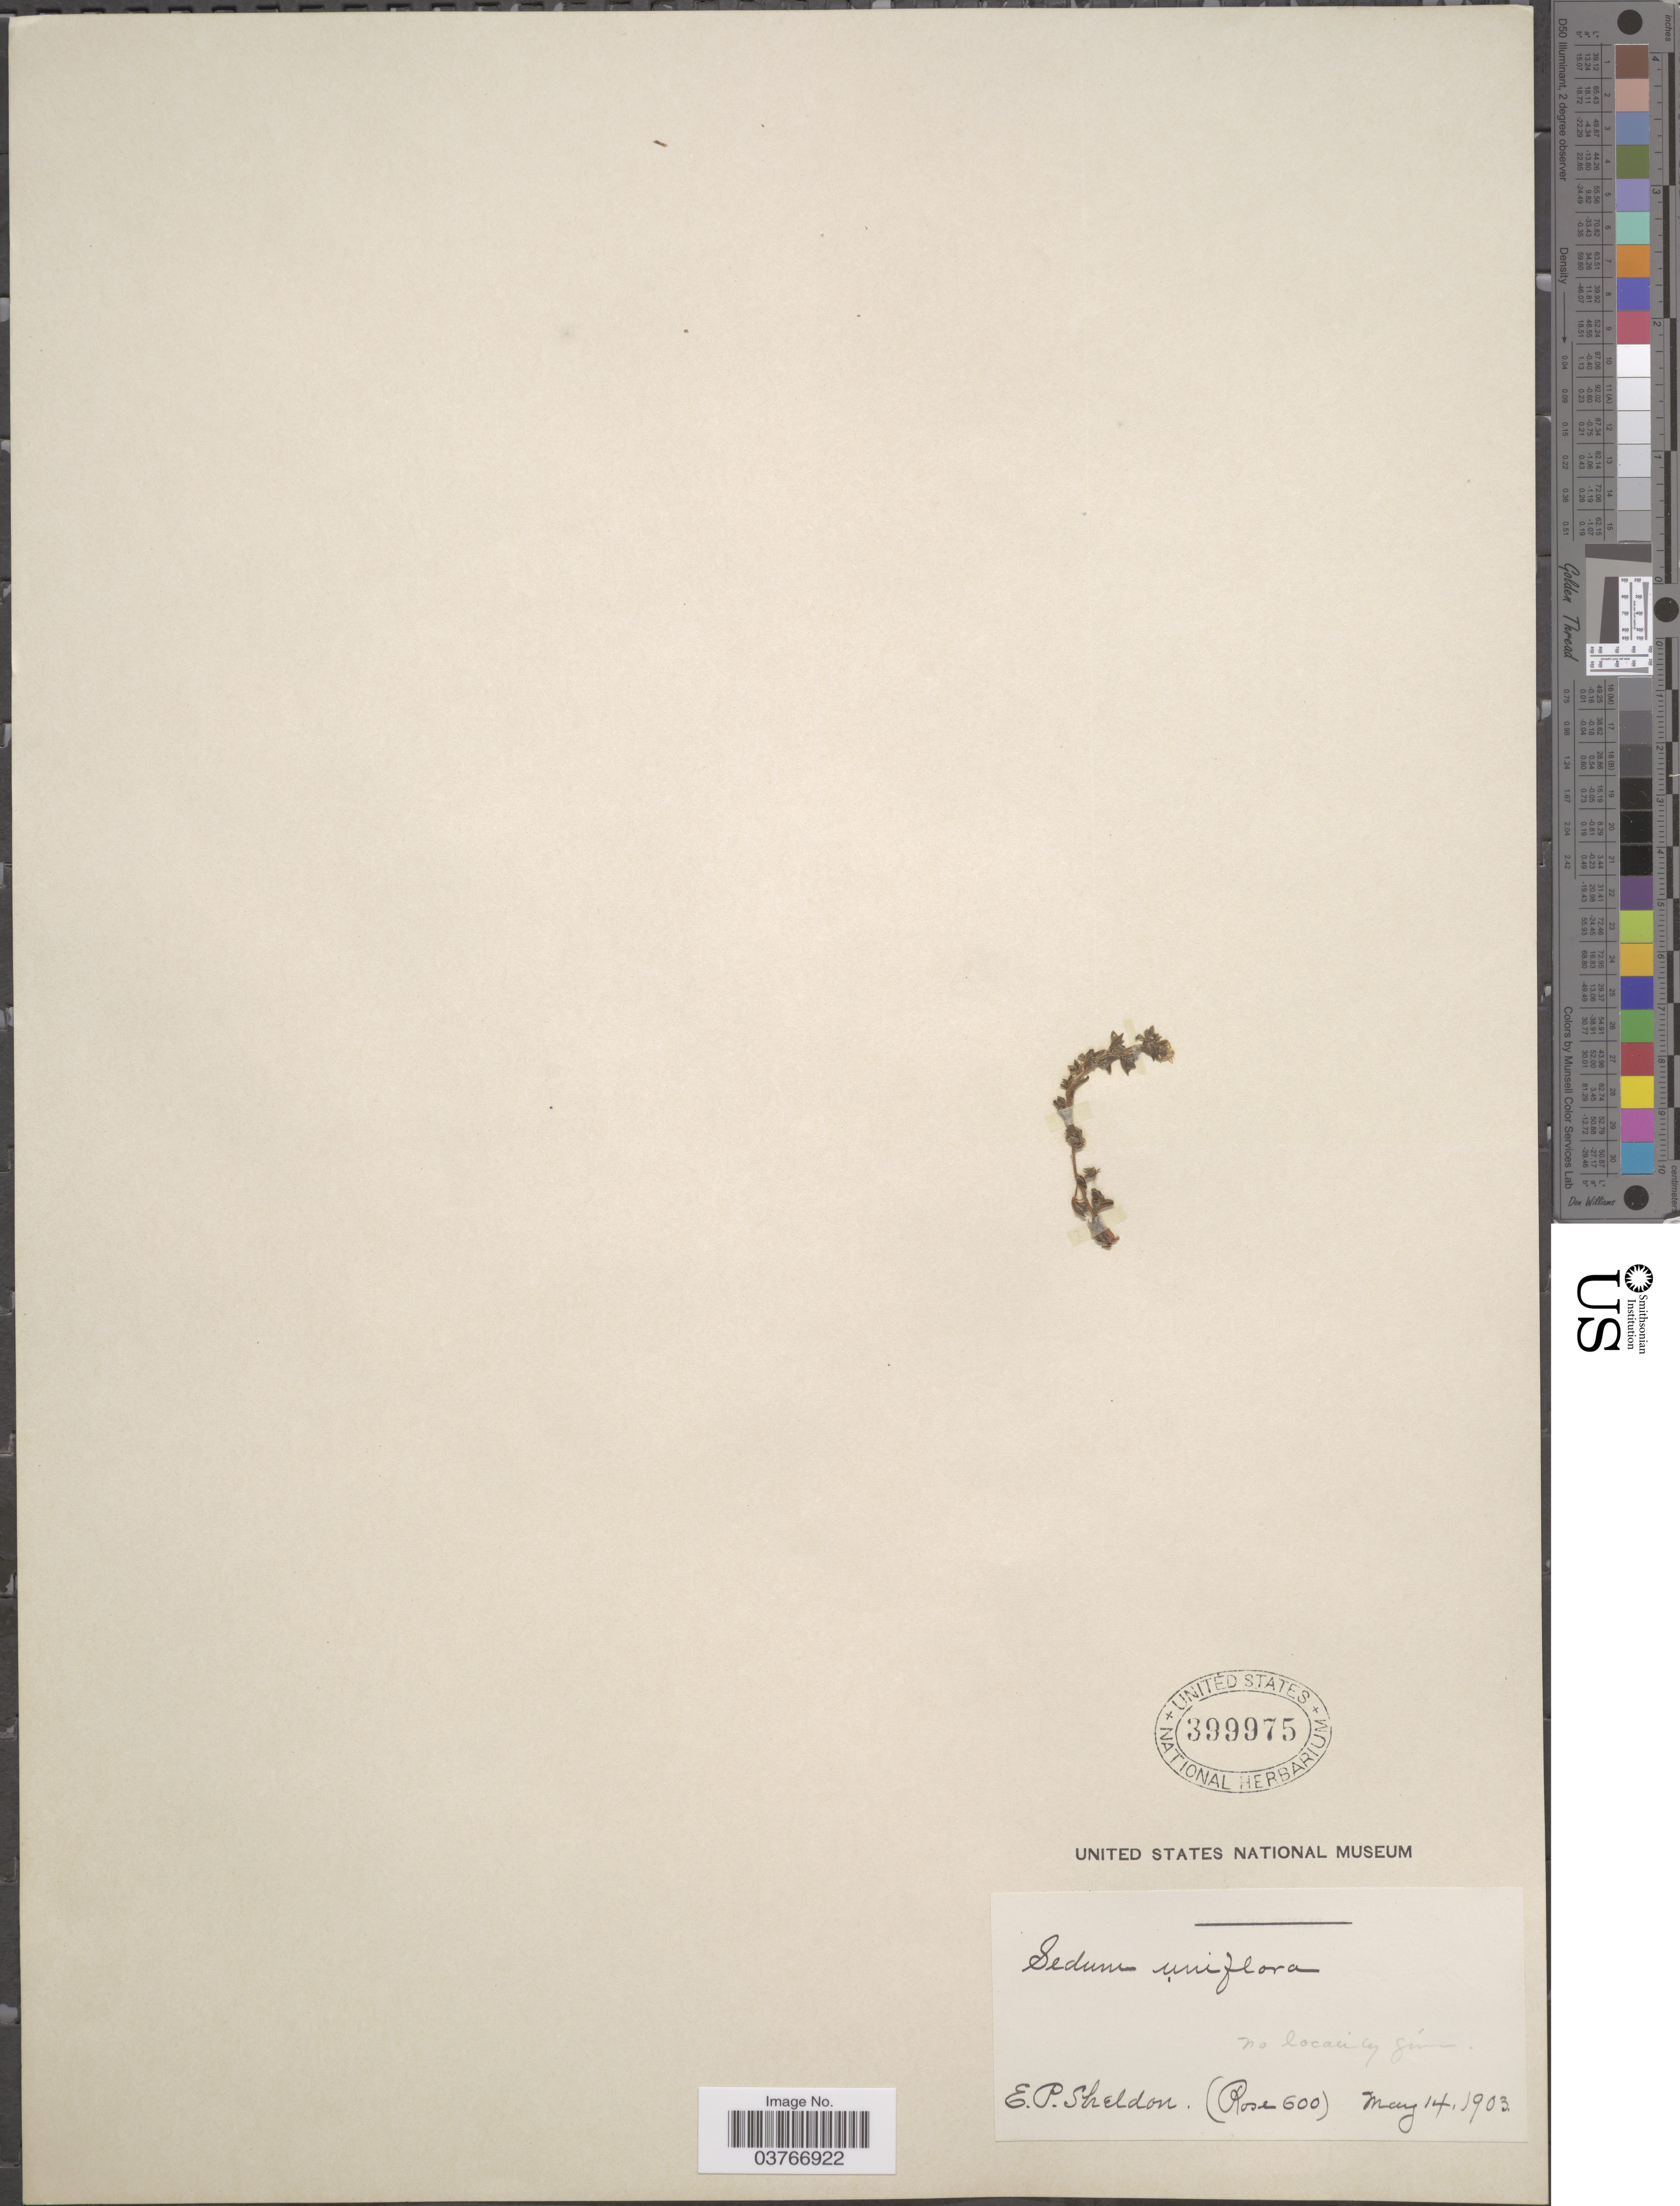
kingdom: Plantae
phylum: Tracheophyta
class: Magnoliopsida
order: Saxifragales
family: Crassulaceae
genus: Sedum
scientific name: Sedum sp.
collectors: E. P. Sheldon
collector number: Rose600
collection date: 1903-05-14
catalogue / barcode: US 399975